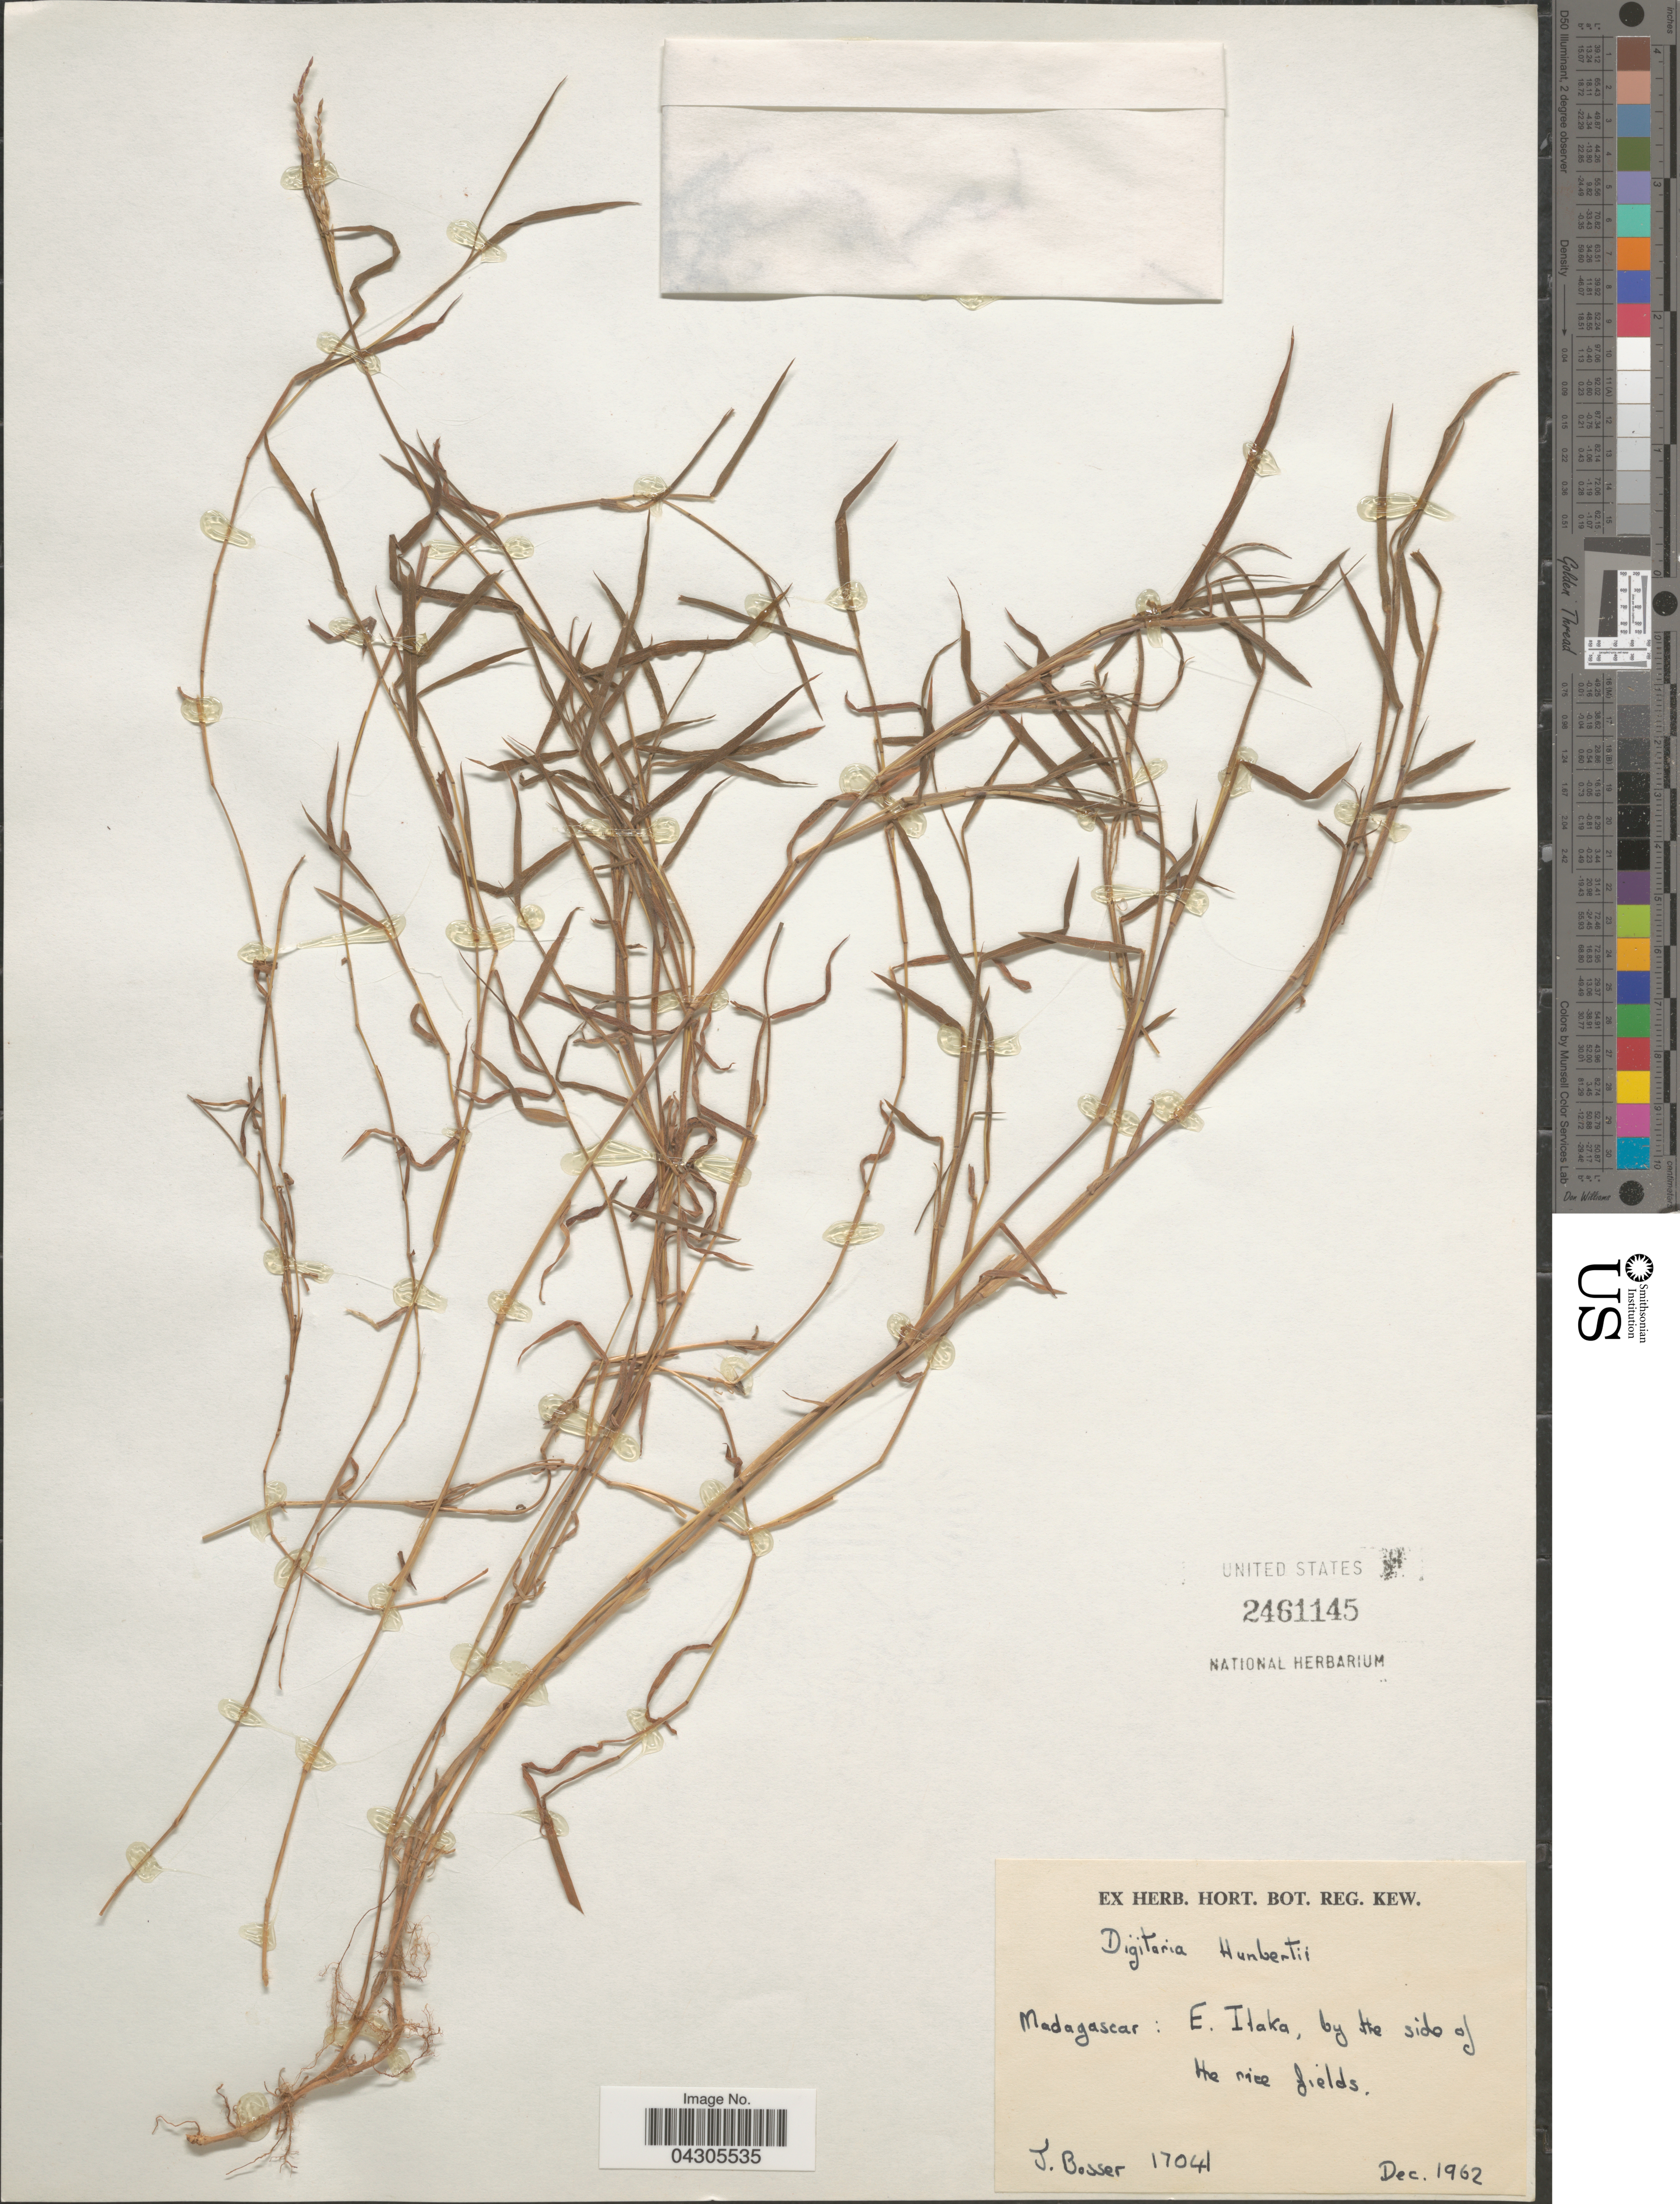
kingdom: Plantae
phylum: Tracheophyta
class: Liliopsida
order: Poales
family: Poaceae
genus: Digitaria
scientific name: Digitaria humbertii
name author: A. Camus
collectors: J. M. Bosser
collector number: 17041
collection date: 1962-12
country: Madagascar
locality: E. Ilaka, by the side of the rice field.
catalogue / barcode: US 2461145